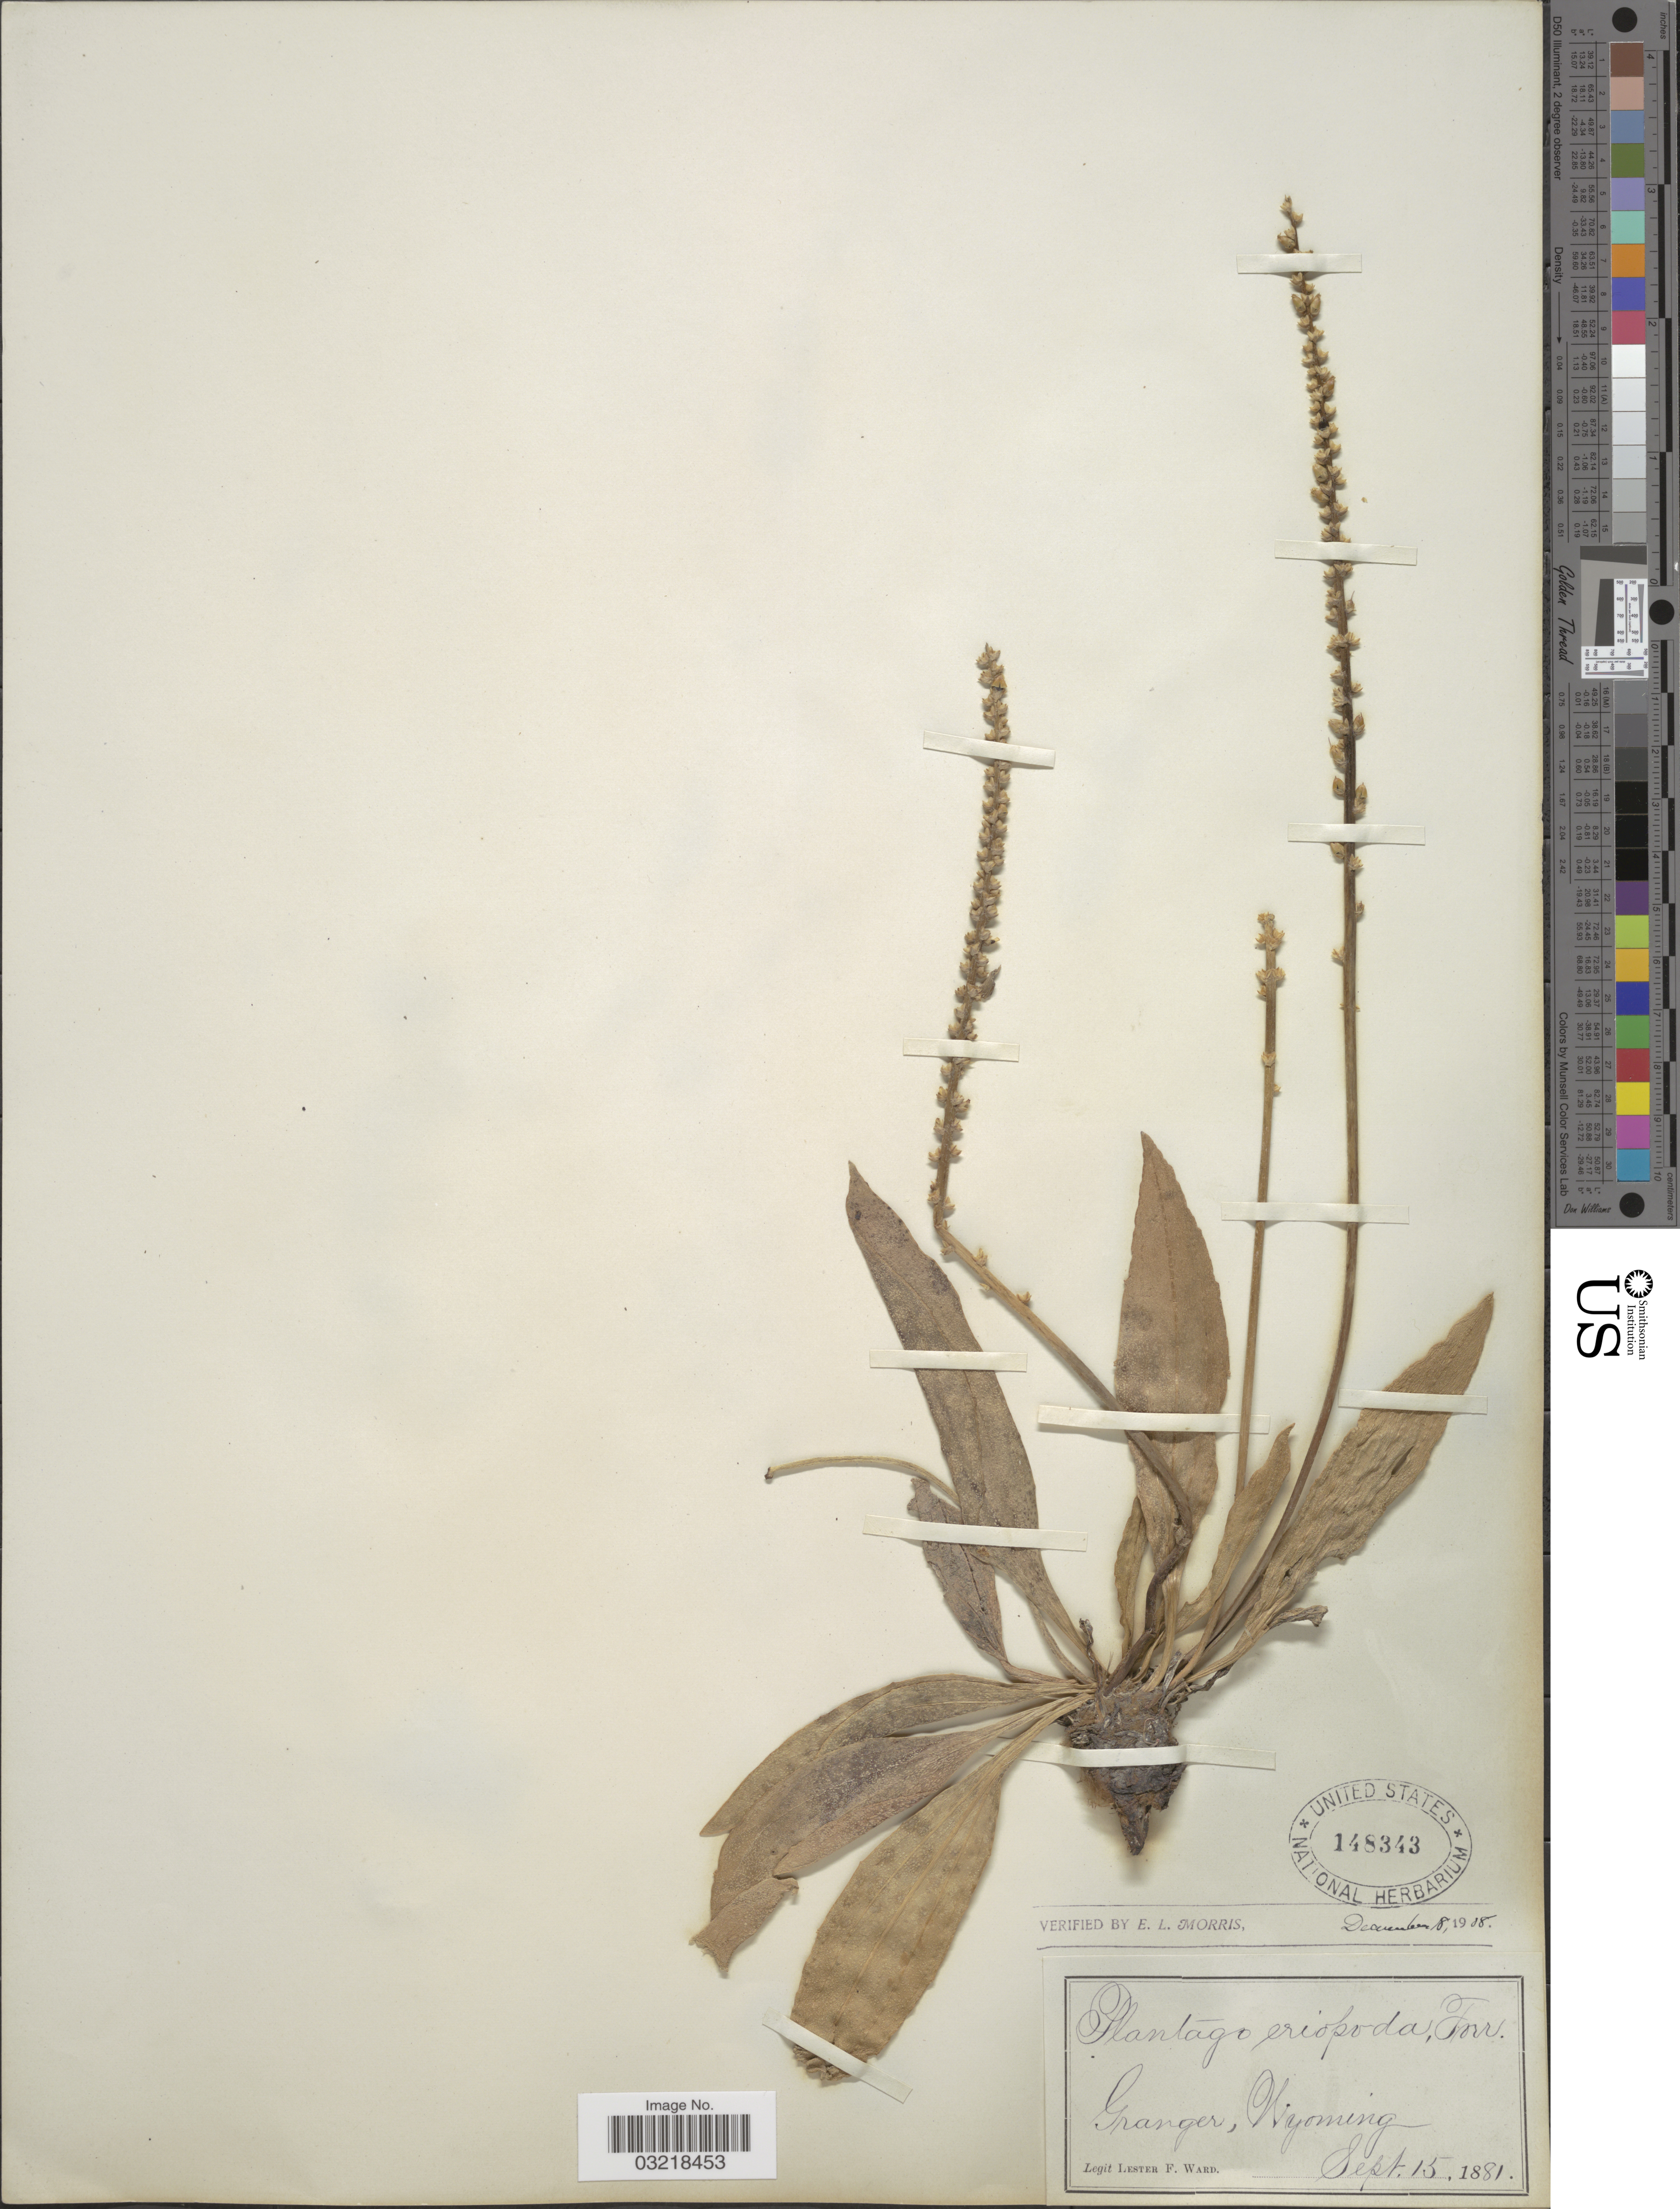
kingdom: Plantae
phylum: Tracheophyta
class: Magnoliopsida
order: Lamiales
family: Plantaginaceae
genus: Plantago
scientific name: Plantago eriopoda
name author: Torr.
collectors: L. F. Ward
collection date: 1881-09-15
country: United States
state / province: Wyoming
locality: Granger.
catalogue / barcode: US 148343